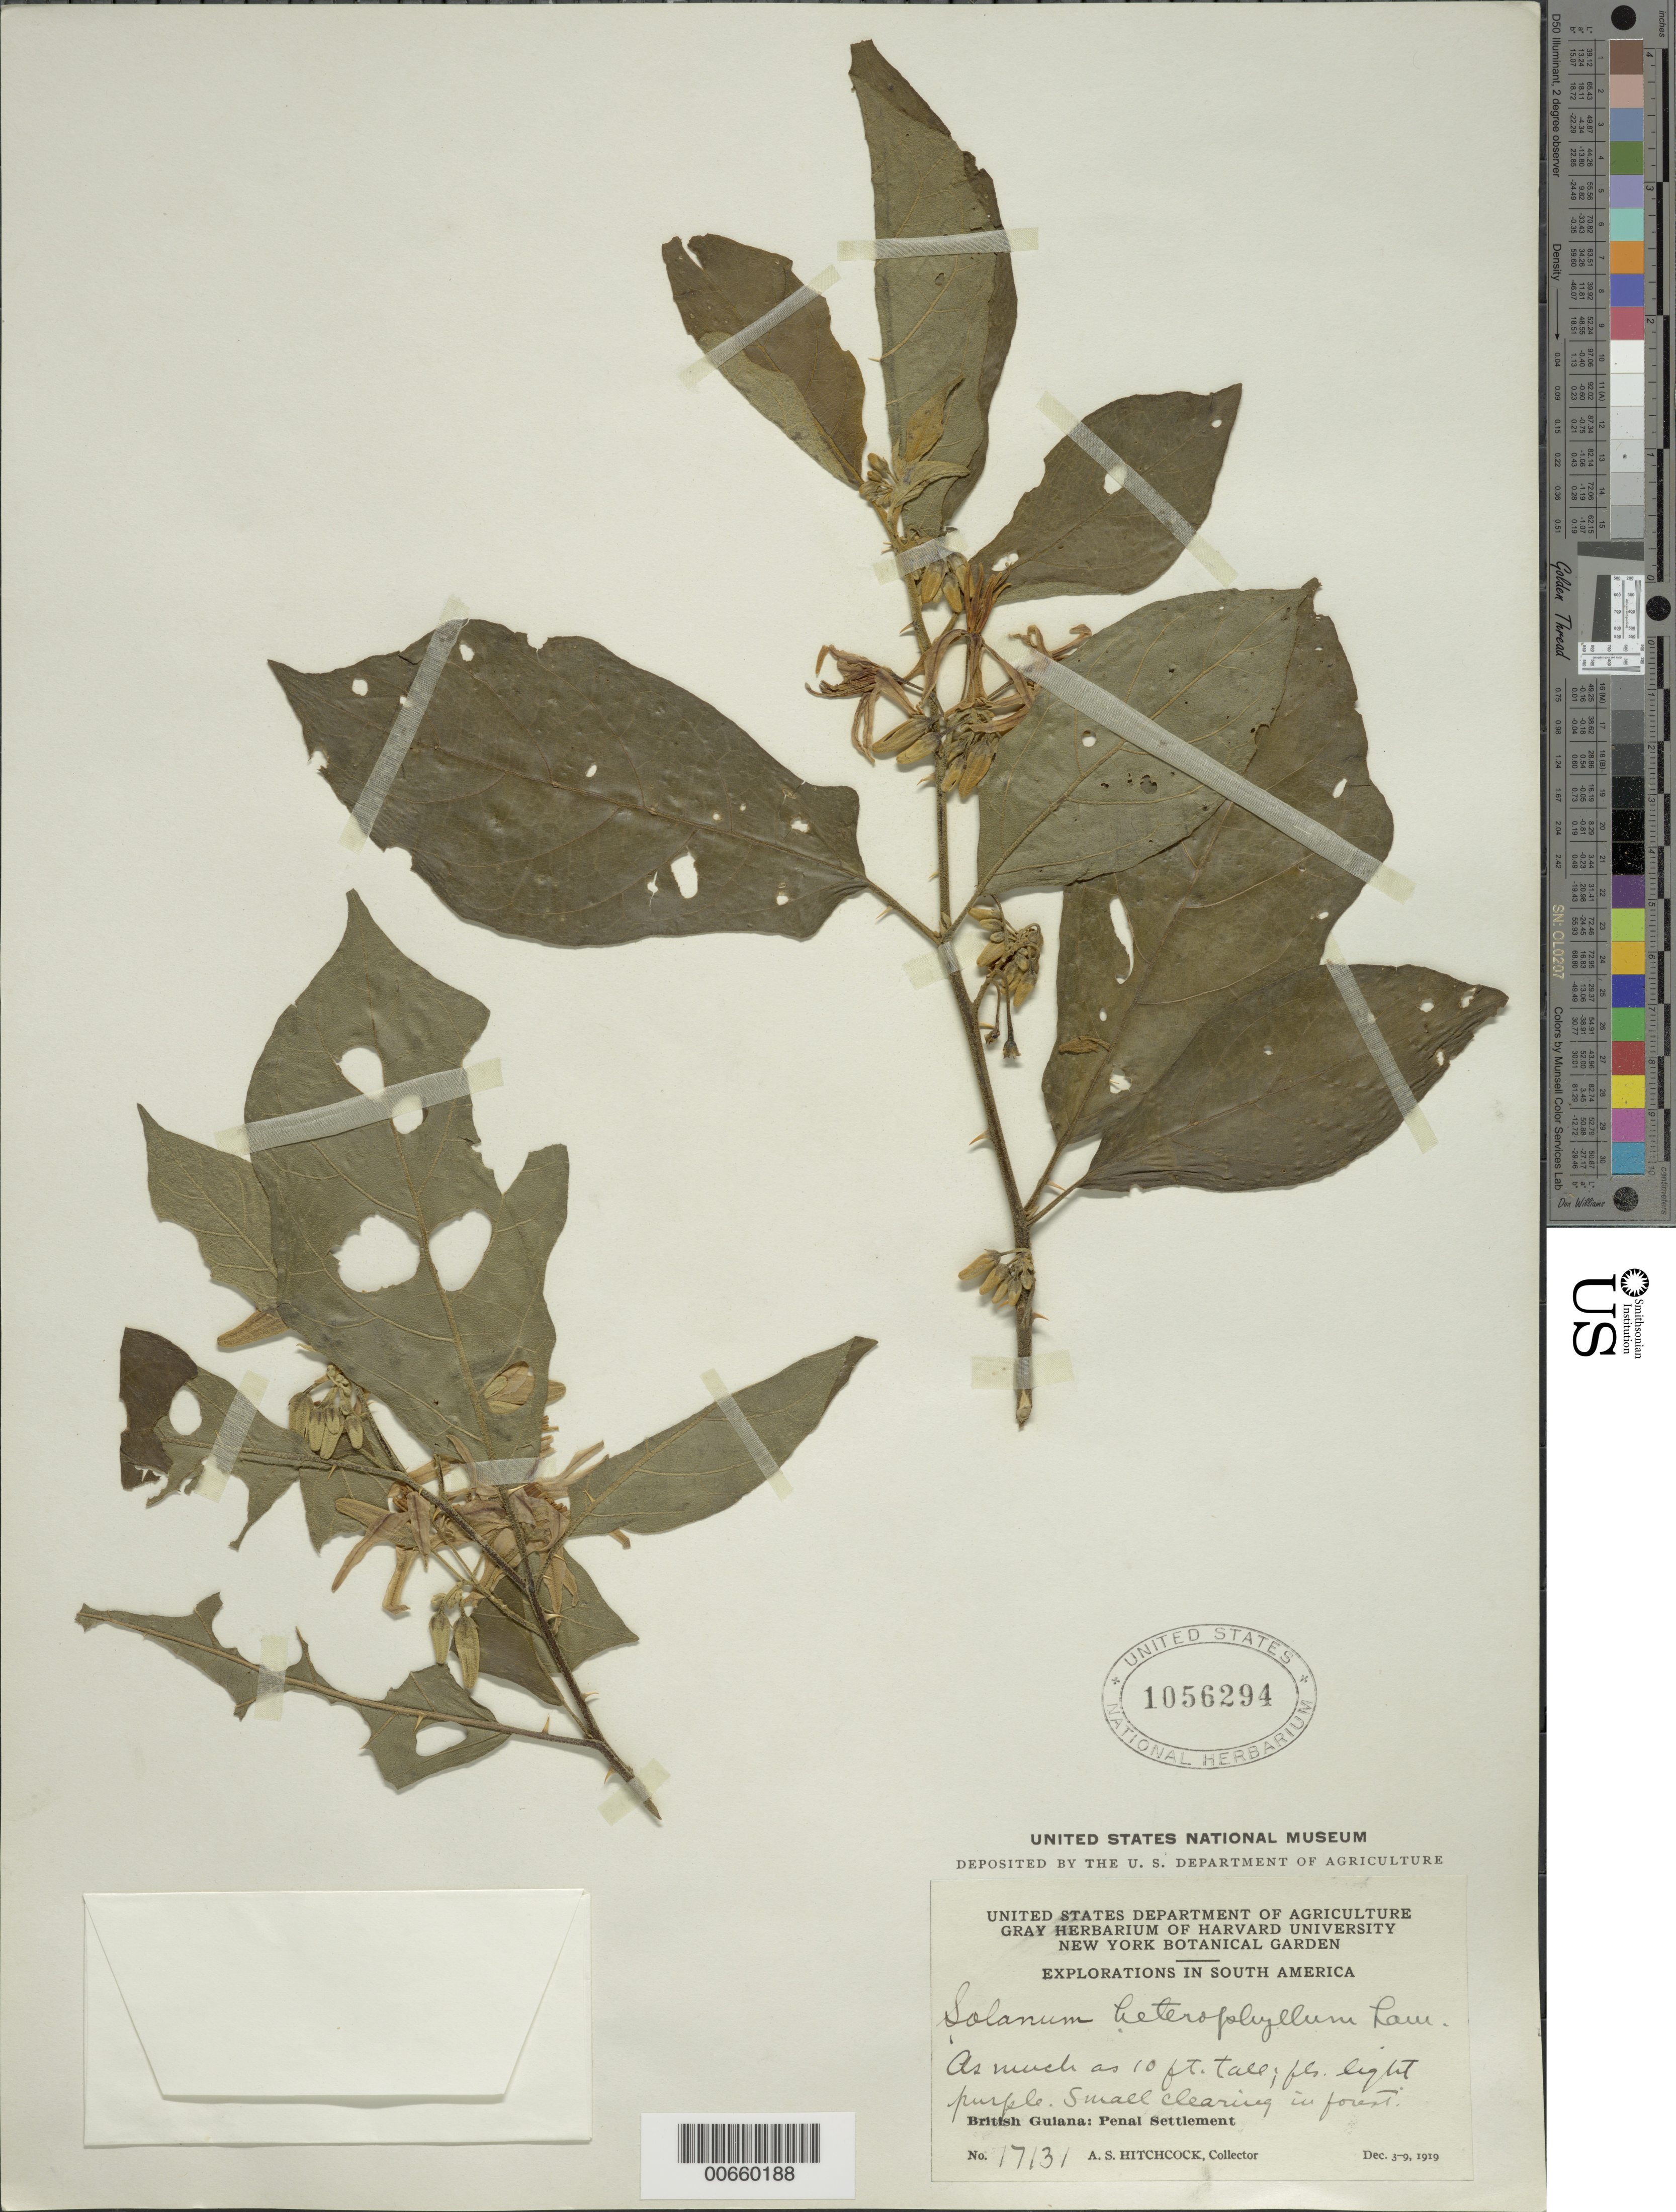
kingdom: Plantae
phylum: Tracheophyta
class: Magnoliopsida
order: Solanales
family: Solanaceae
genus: Solanum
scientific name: Solanum heterophyllum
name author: Lam.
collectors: A. S. Hitchcock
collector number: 17131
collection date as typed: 12 Dec 1919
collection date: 1919-12-12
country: Guyana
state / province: Cuyuni-Mazaruni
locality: Penal Settlement, on W side of Essequibo River, near mouth of Mazaruni River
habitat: Small clearing in forest.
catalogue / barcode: US 1056294